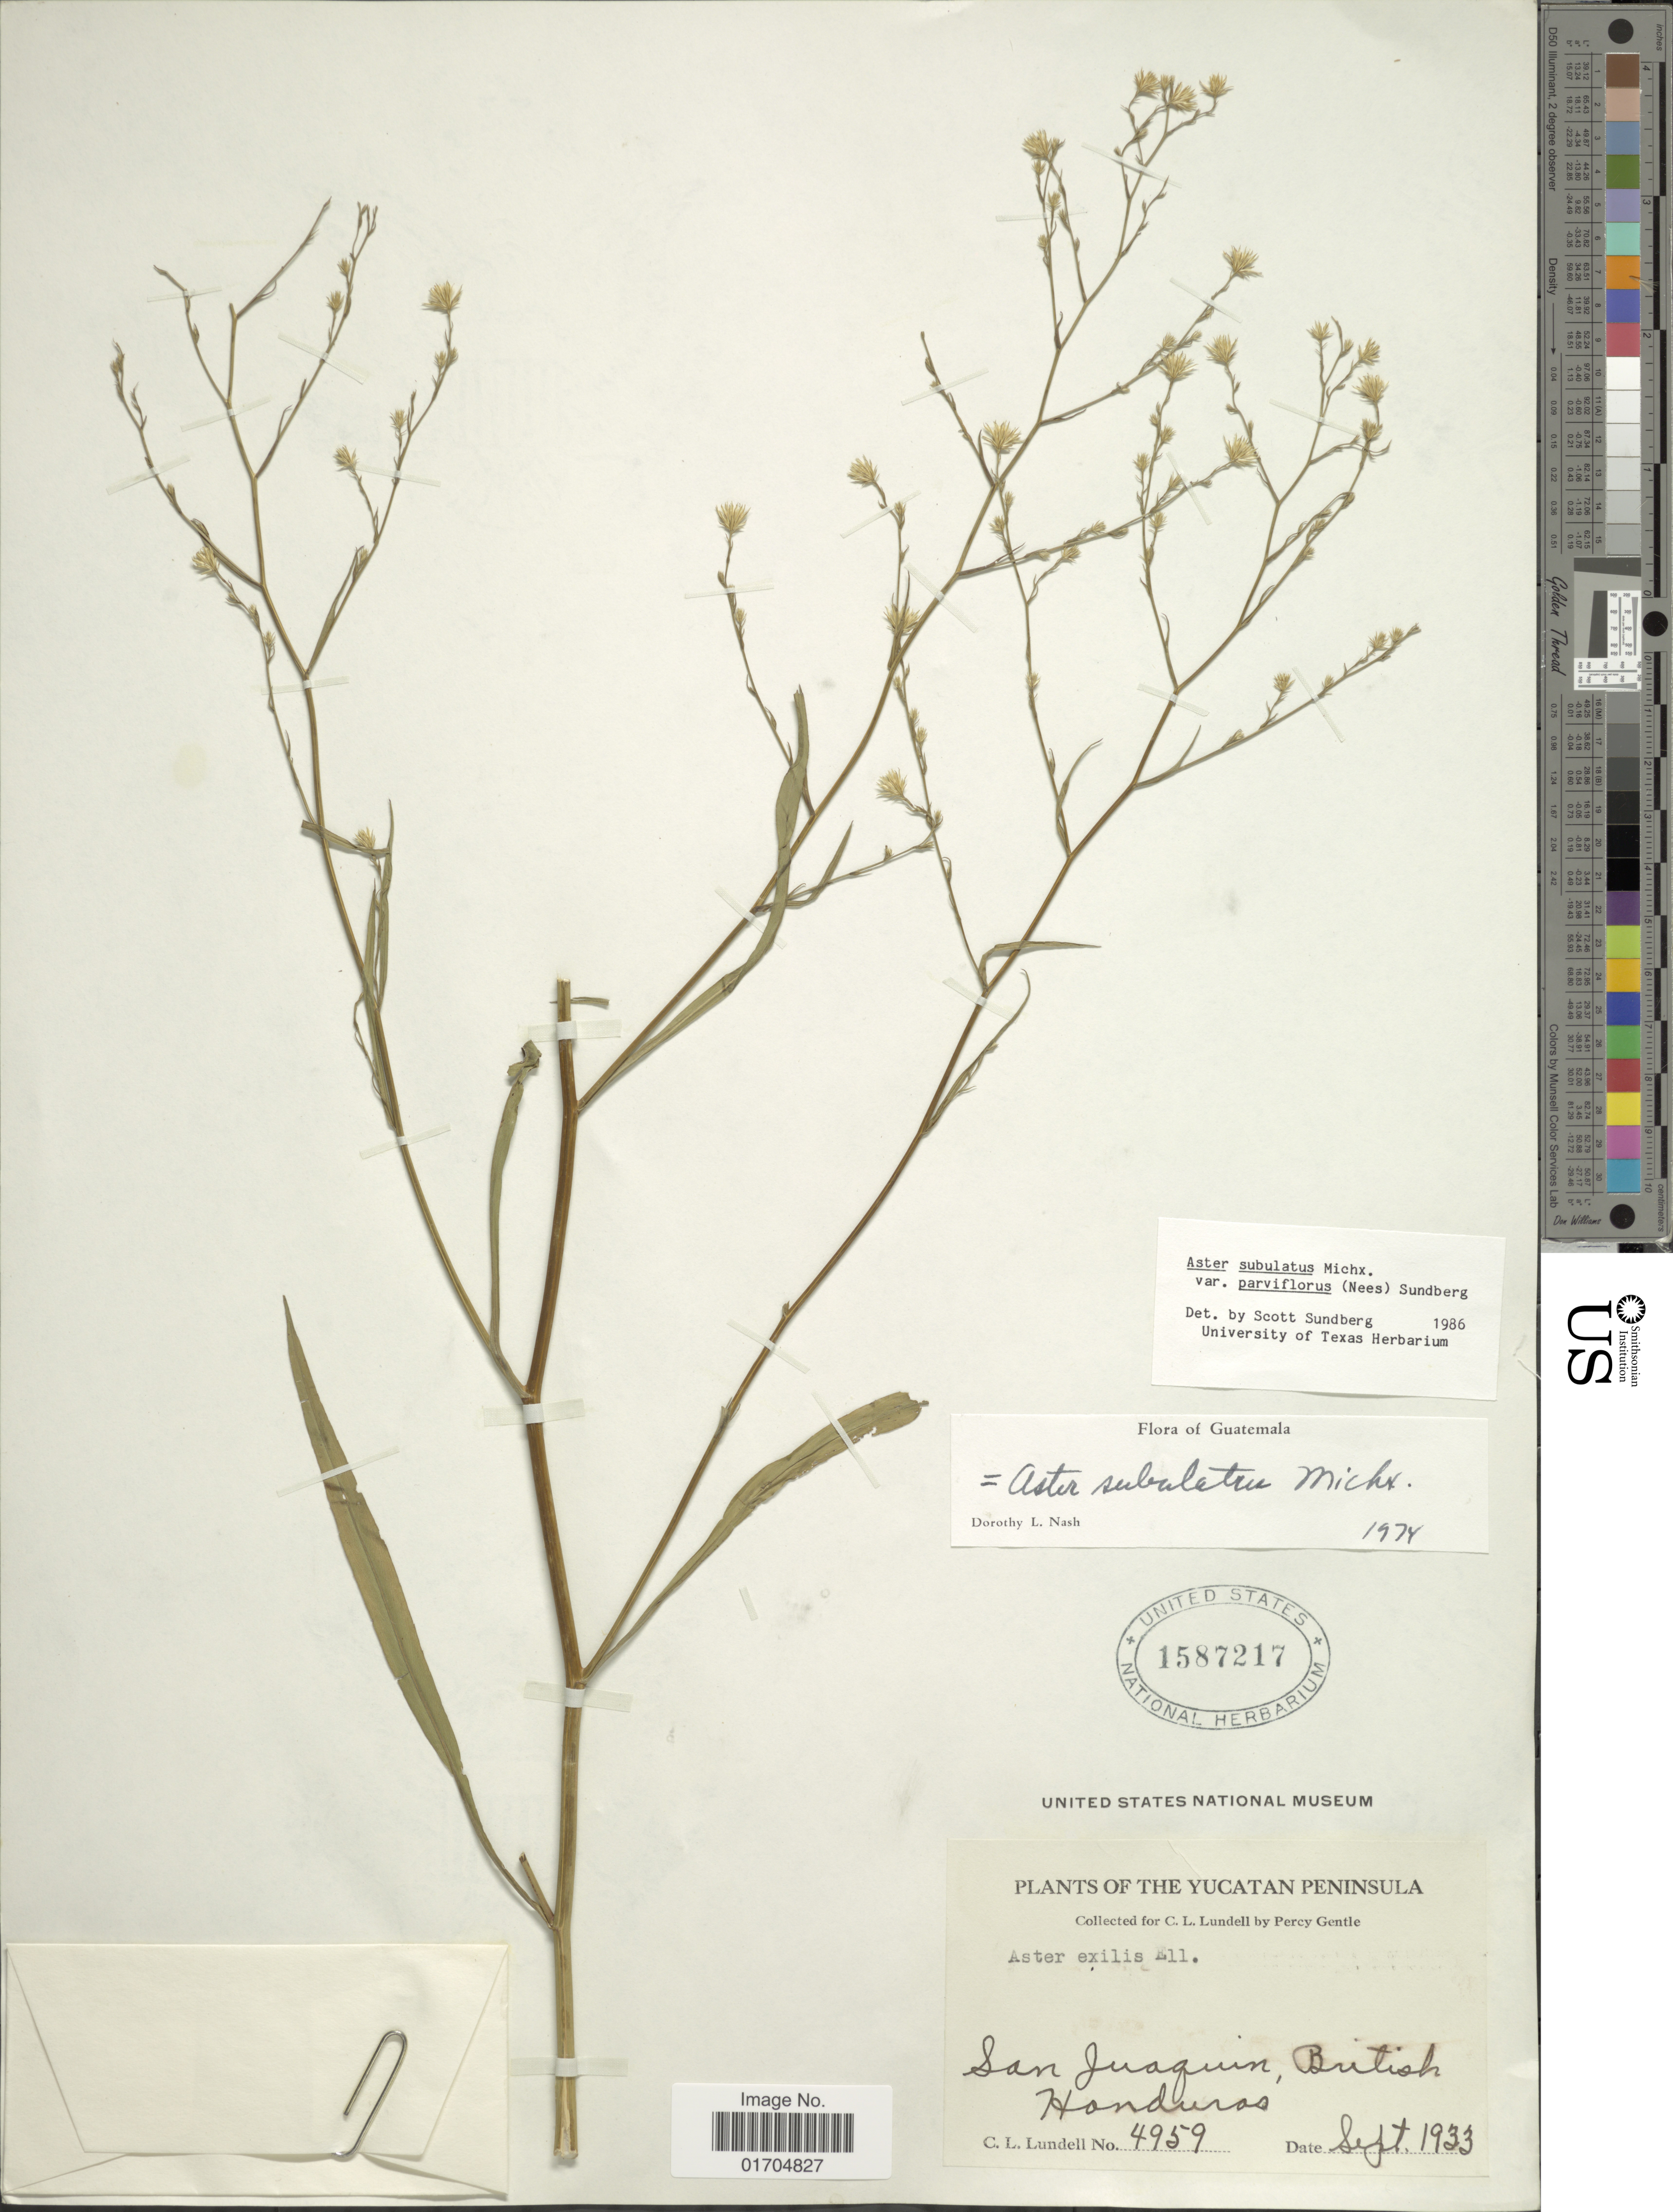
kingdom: Plantae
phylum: Tracheophyta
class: Magnoliopsida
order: Asterales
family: Asteraceae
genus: Symphyotrichum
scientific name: Symphyotrichum subulatum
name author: (Michx.) G.L. Nesom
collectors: C. L. Lundell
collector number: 4959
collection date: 1933-09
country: Belize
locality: The Yucatan Peninsula, San Juaquin, British Honduras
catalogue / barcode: US 1587217